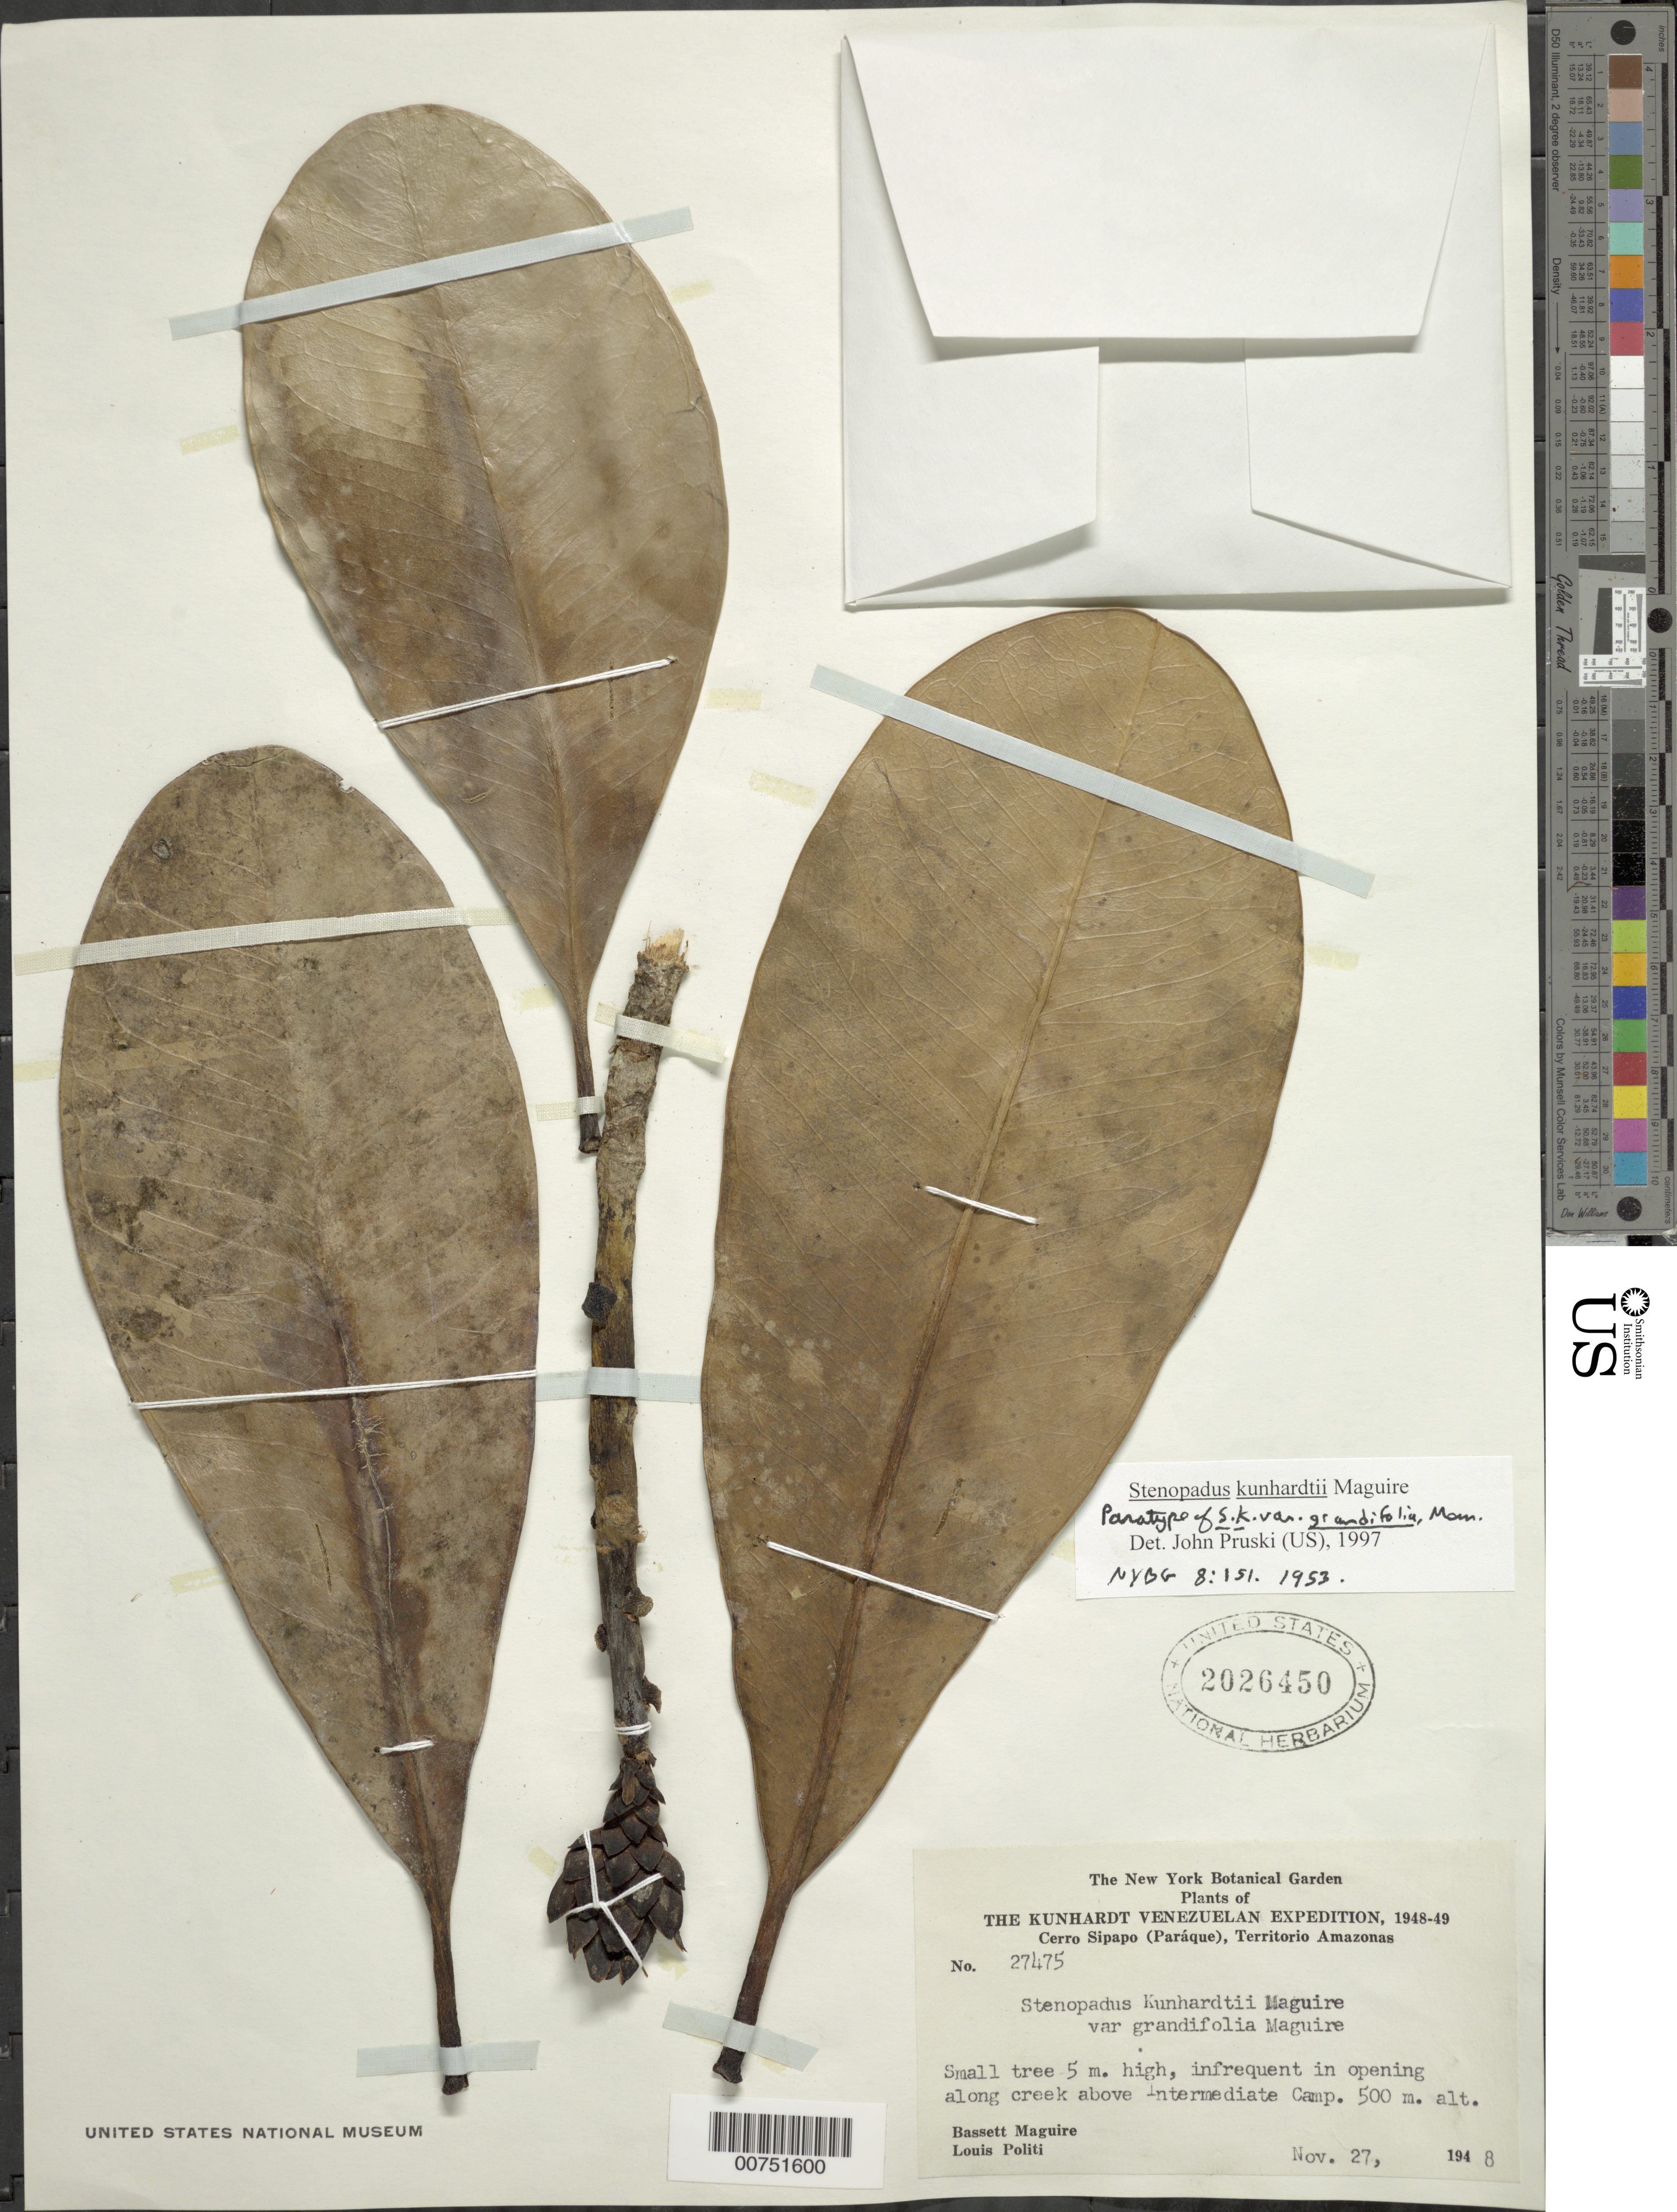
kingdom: Plantae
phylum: Tracheophyta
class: Magnoliopsida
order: Asterales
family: Asteraceae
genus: Stenopadus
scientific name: Stenopadus kunhardtii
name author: Maguire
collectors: B. Maguire & L. Politi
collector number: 27475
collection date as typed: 27-Nov-48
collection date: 1948-11-27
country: Venezuela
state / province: Amazonas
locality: Cerro Sipapo (Paráque)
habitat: Opening along creek above intermediate camp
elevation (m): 500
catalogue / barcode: US 2026450